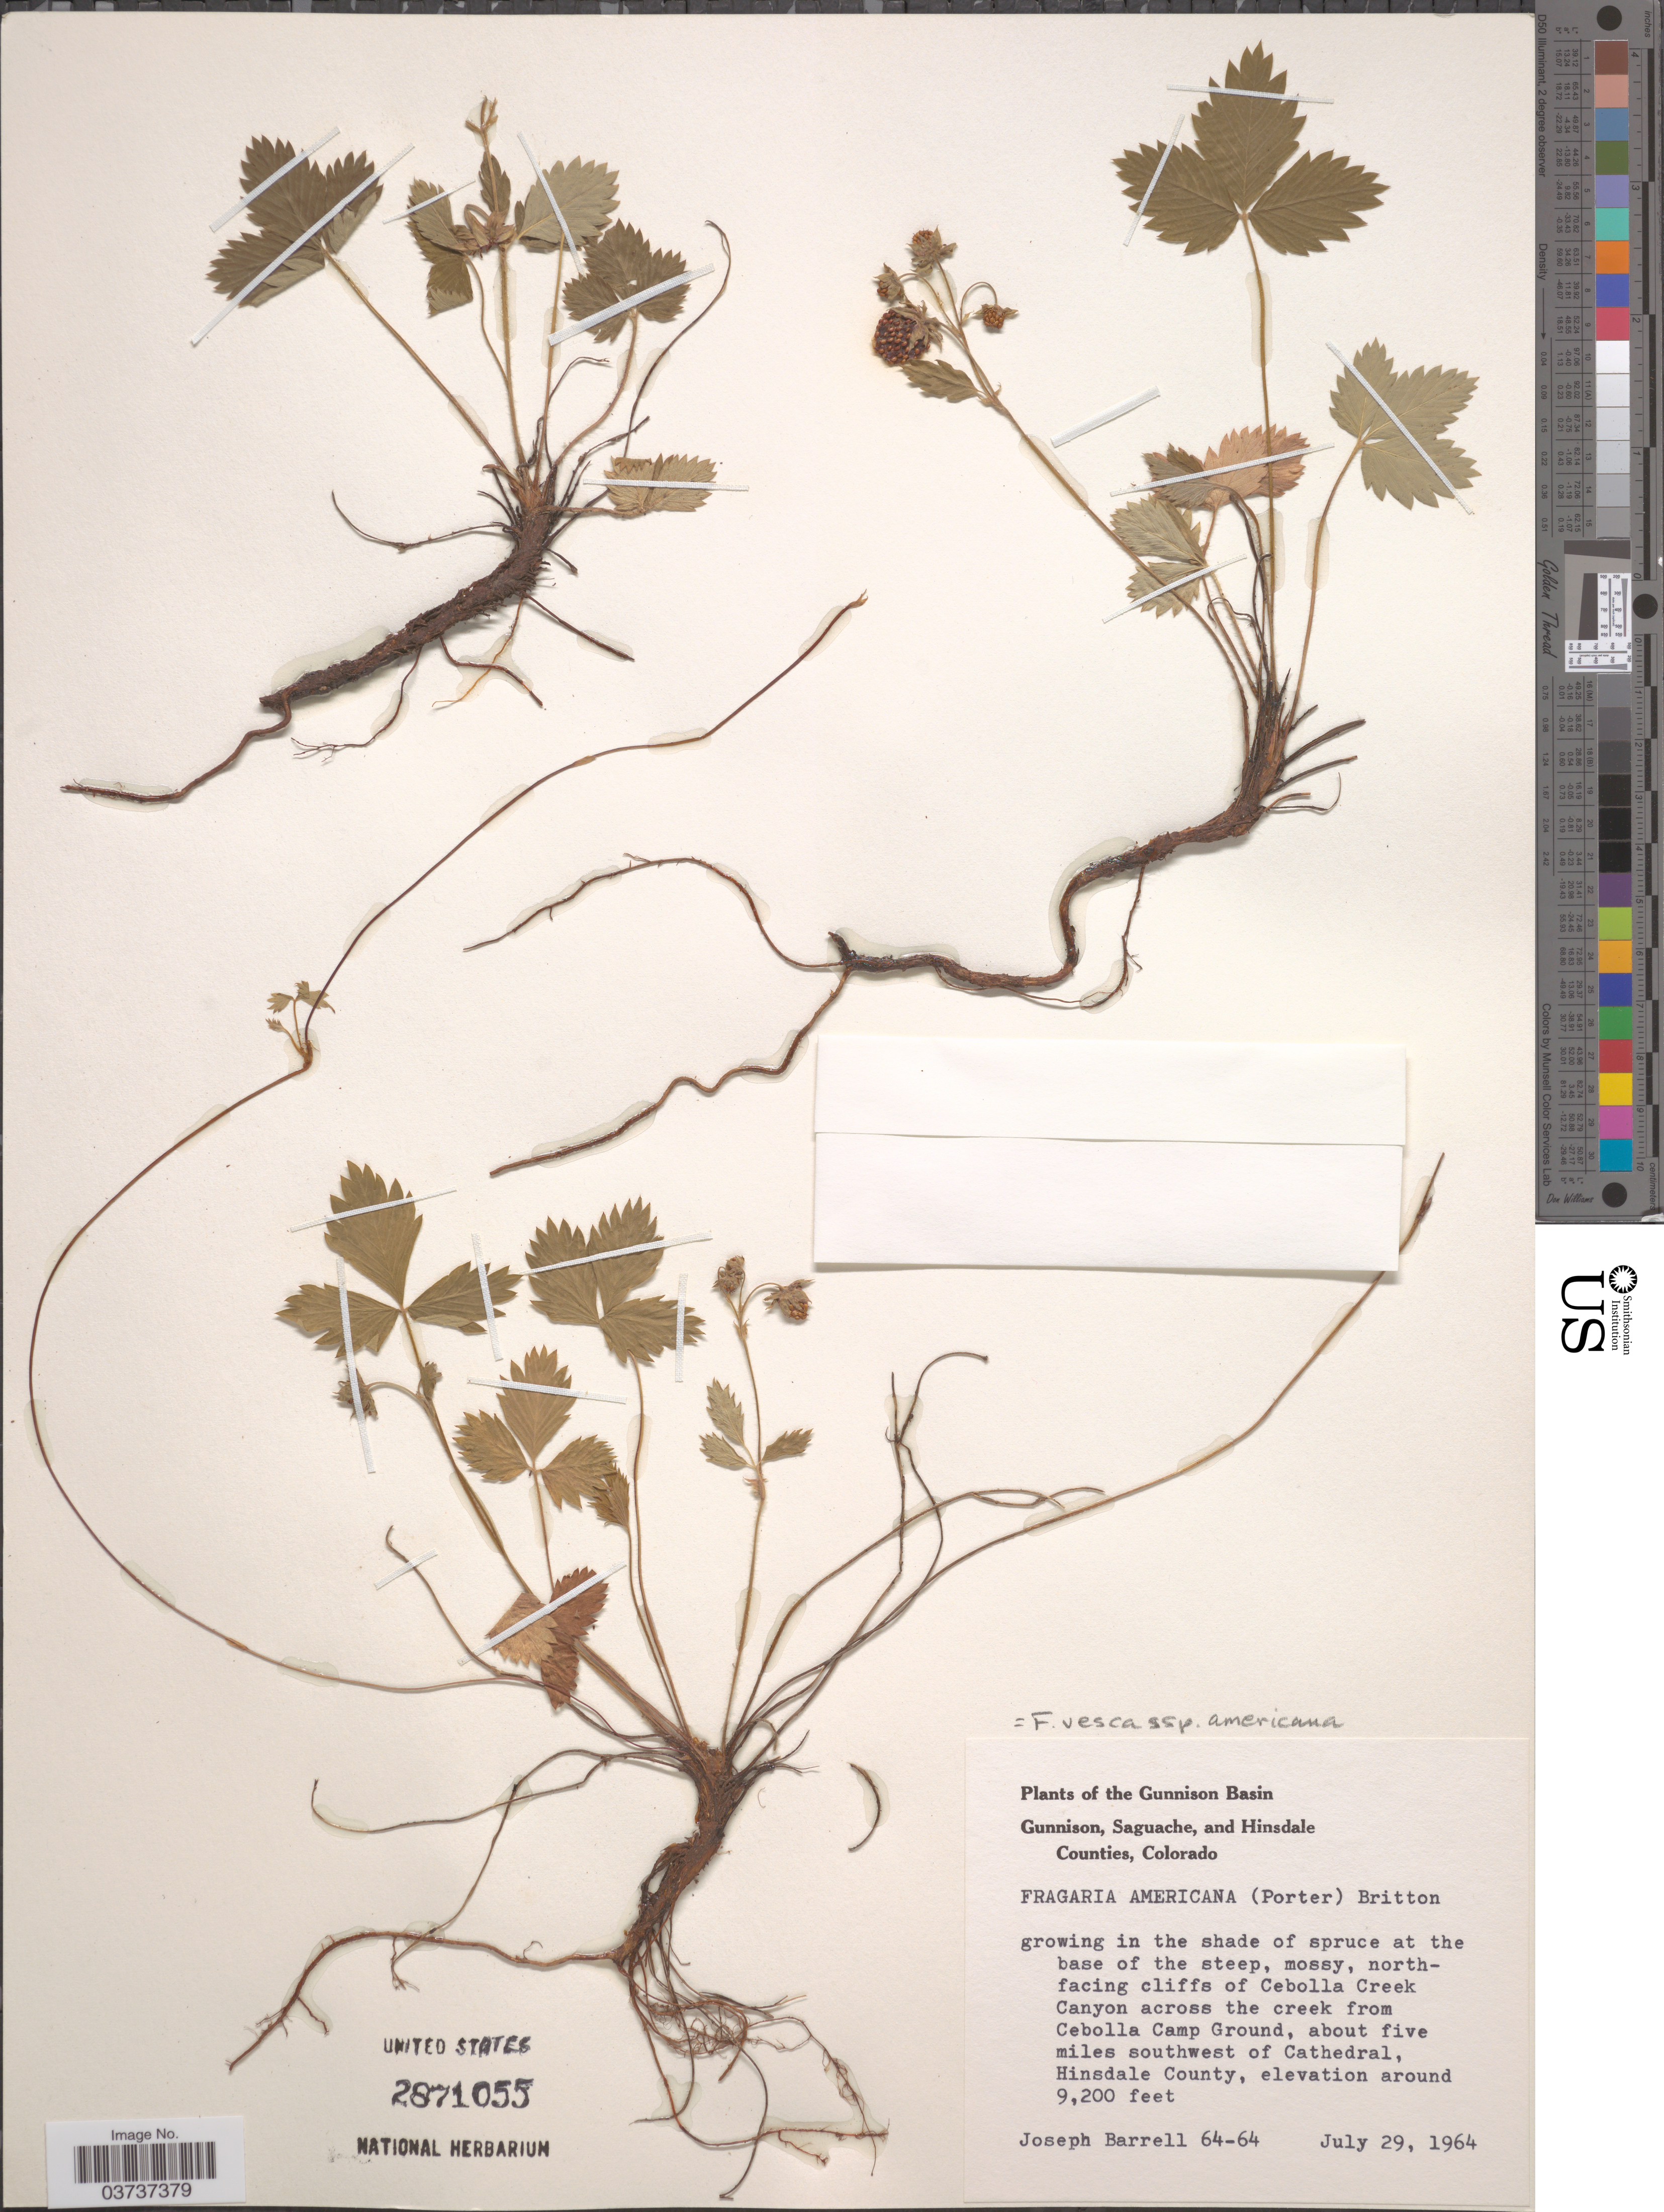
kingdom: Plantae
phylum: Tracheophyta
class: Magnoliopsida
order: Rosales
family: Rosaceae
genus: Fragaria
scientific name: Fragaria vesca subsp. americana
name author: (Porter) Staudt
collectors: J. Barrell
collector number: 64-64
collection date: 1964-07-29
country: United States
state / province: Colorado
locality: The Gunnison Basin. North-facing cliffs of Cebolla Creek Canyon across the creek from Cebolla Camp Ground, about five miles southwest of Cathedral, Hinsdale County.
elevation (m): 2804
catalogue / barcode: US 2871055